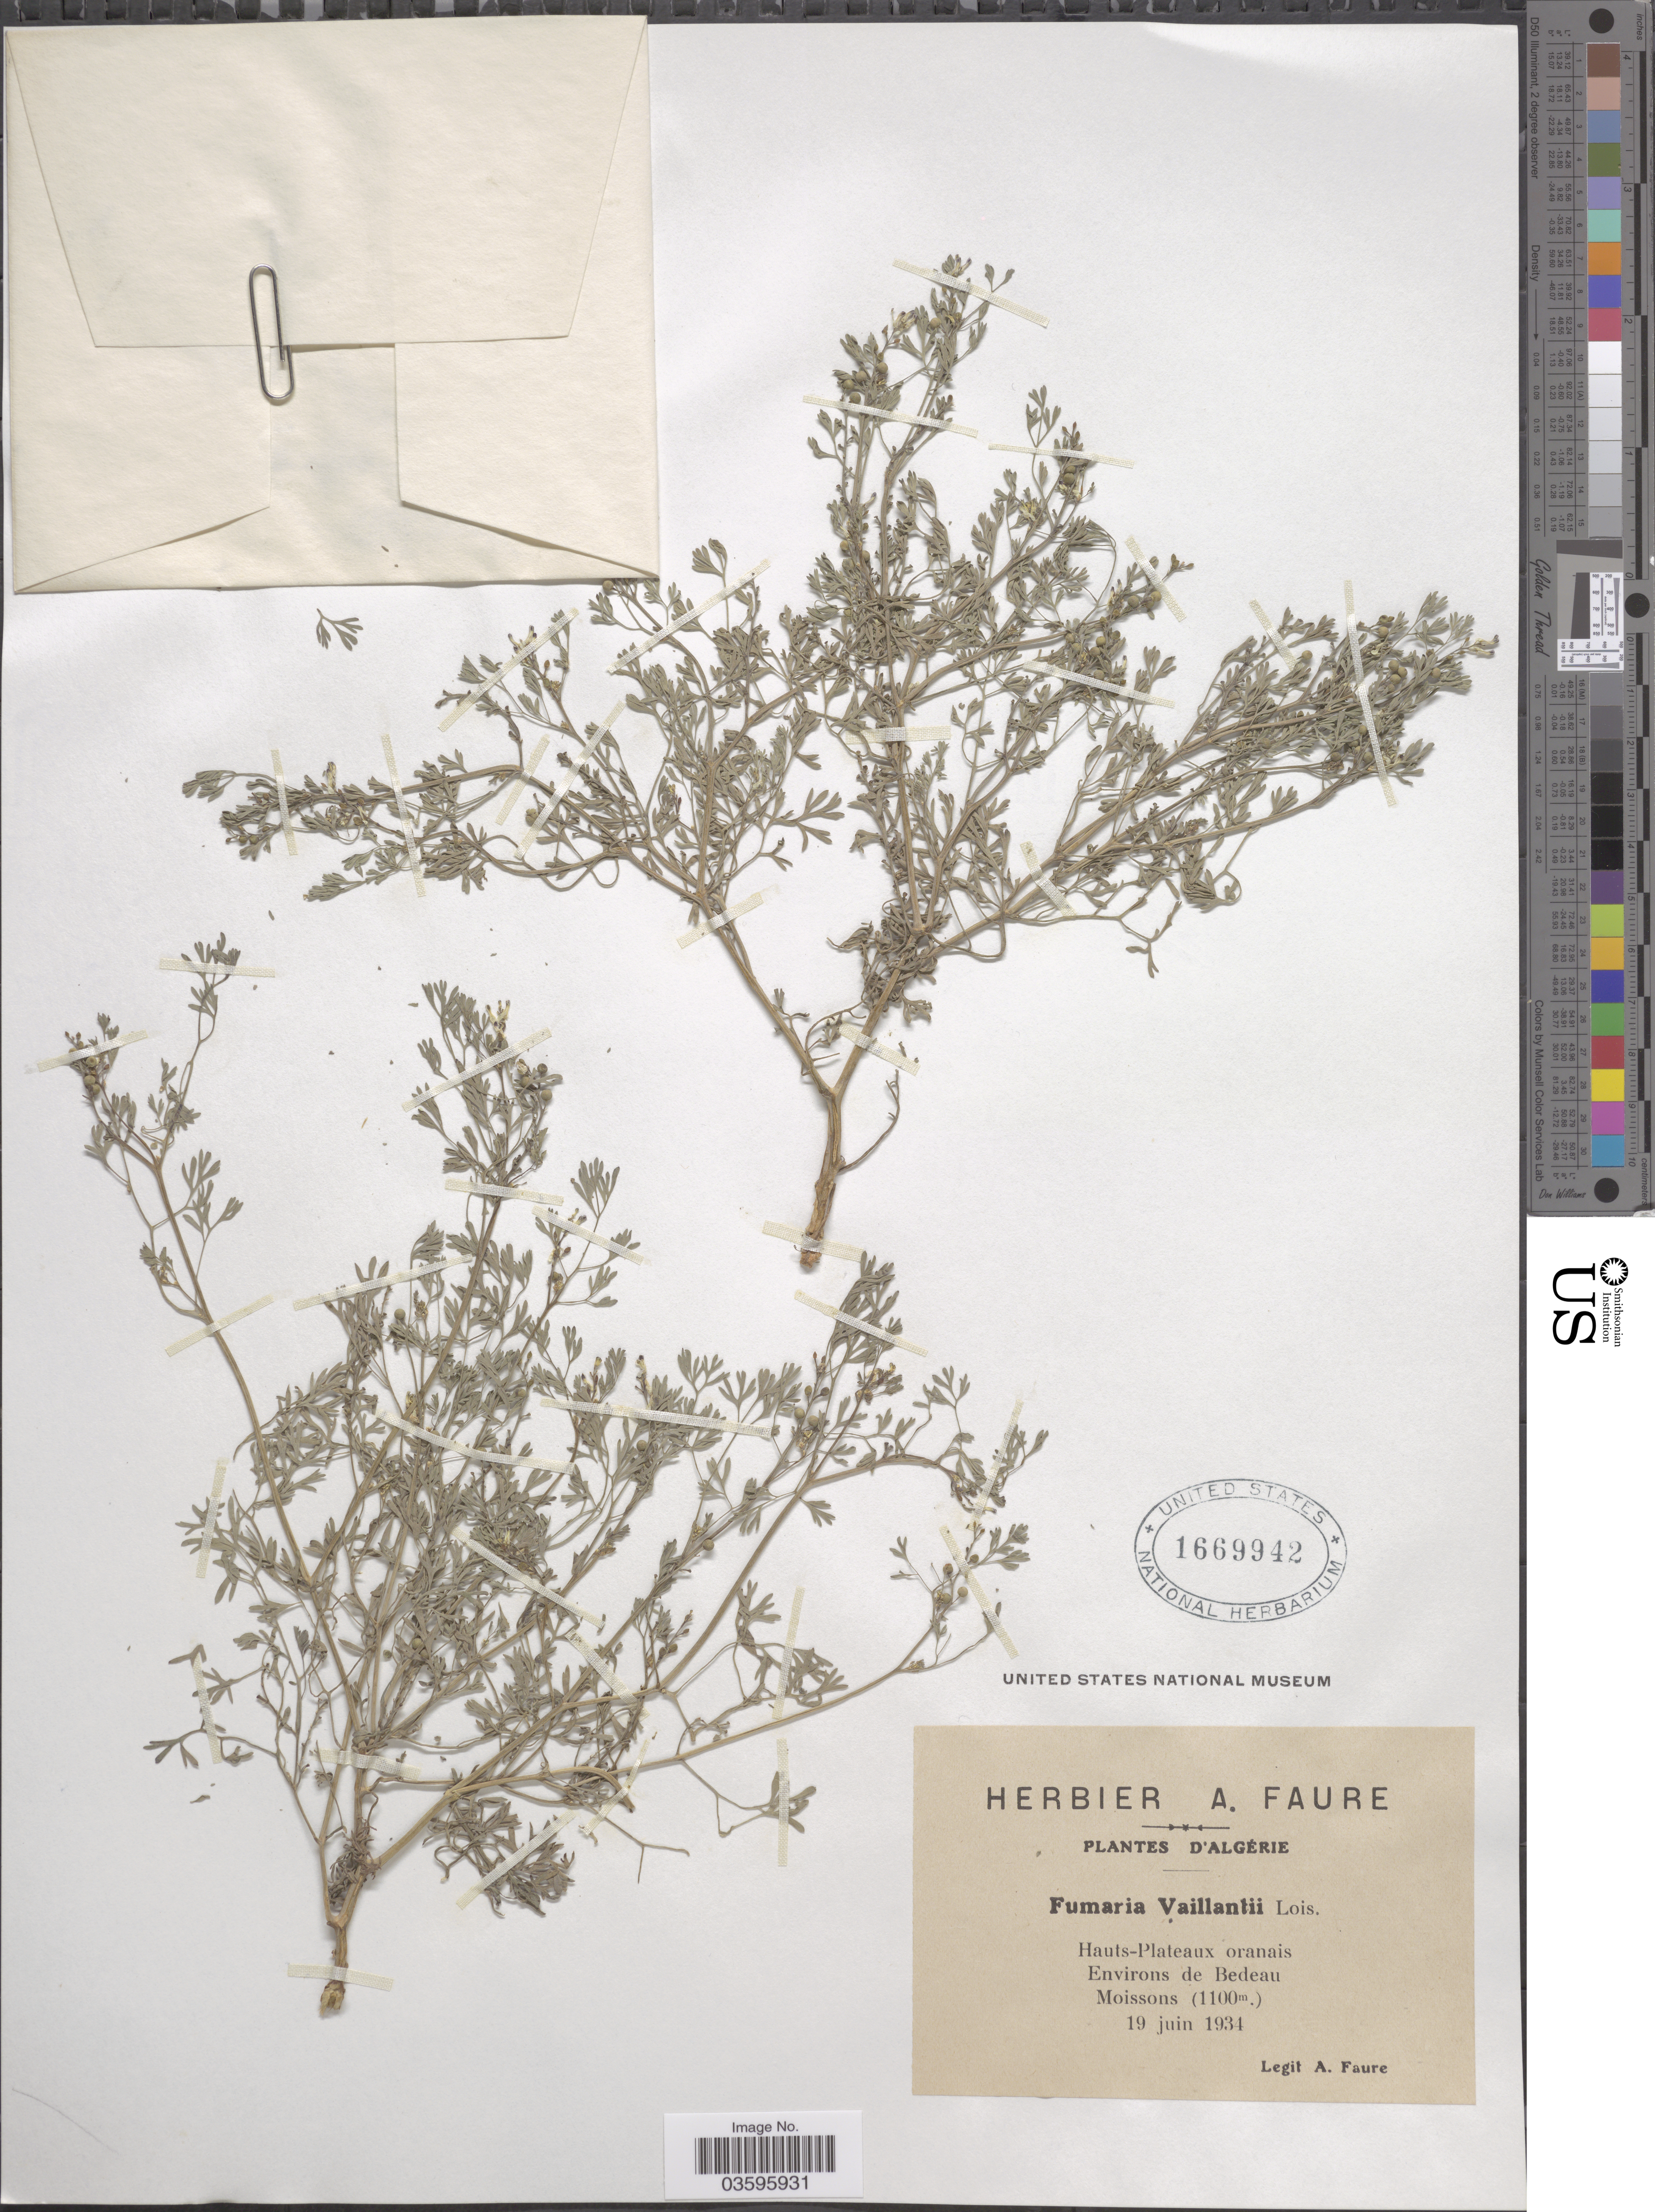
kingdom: Plantae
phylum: Tracheophyta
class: Magnoliopsida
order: Ranunculales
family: Papaveraceae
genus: Fumaria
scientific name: Fumaria vaillantii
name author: Loisel.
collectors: A. Faure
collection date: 1934-06-19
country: Algeria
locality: Hauts-Plateaux oranais. Environs de Bedeau. Moissons.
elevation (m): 1100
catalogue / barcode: US 1669942